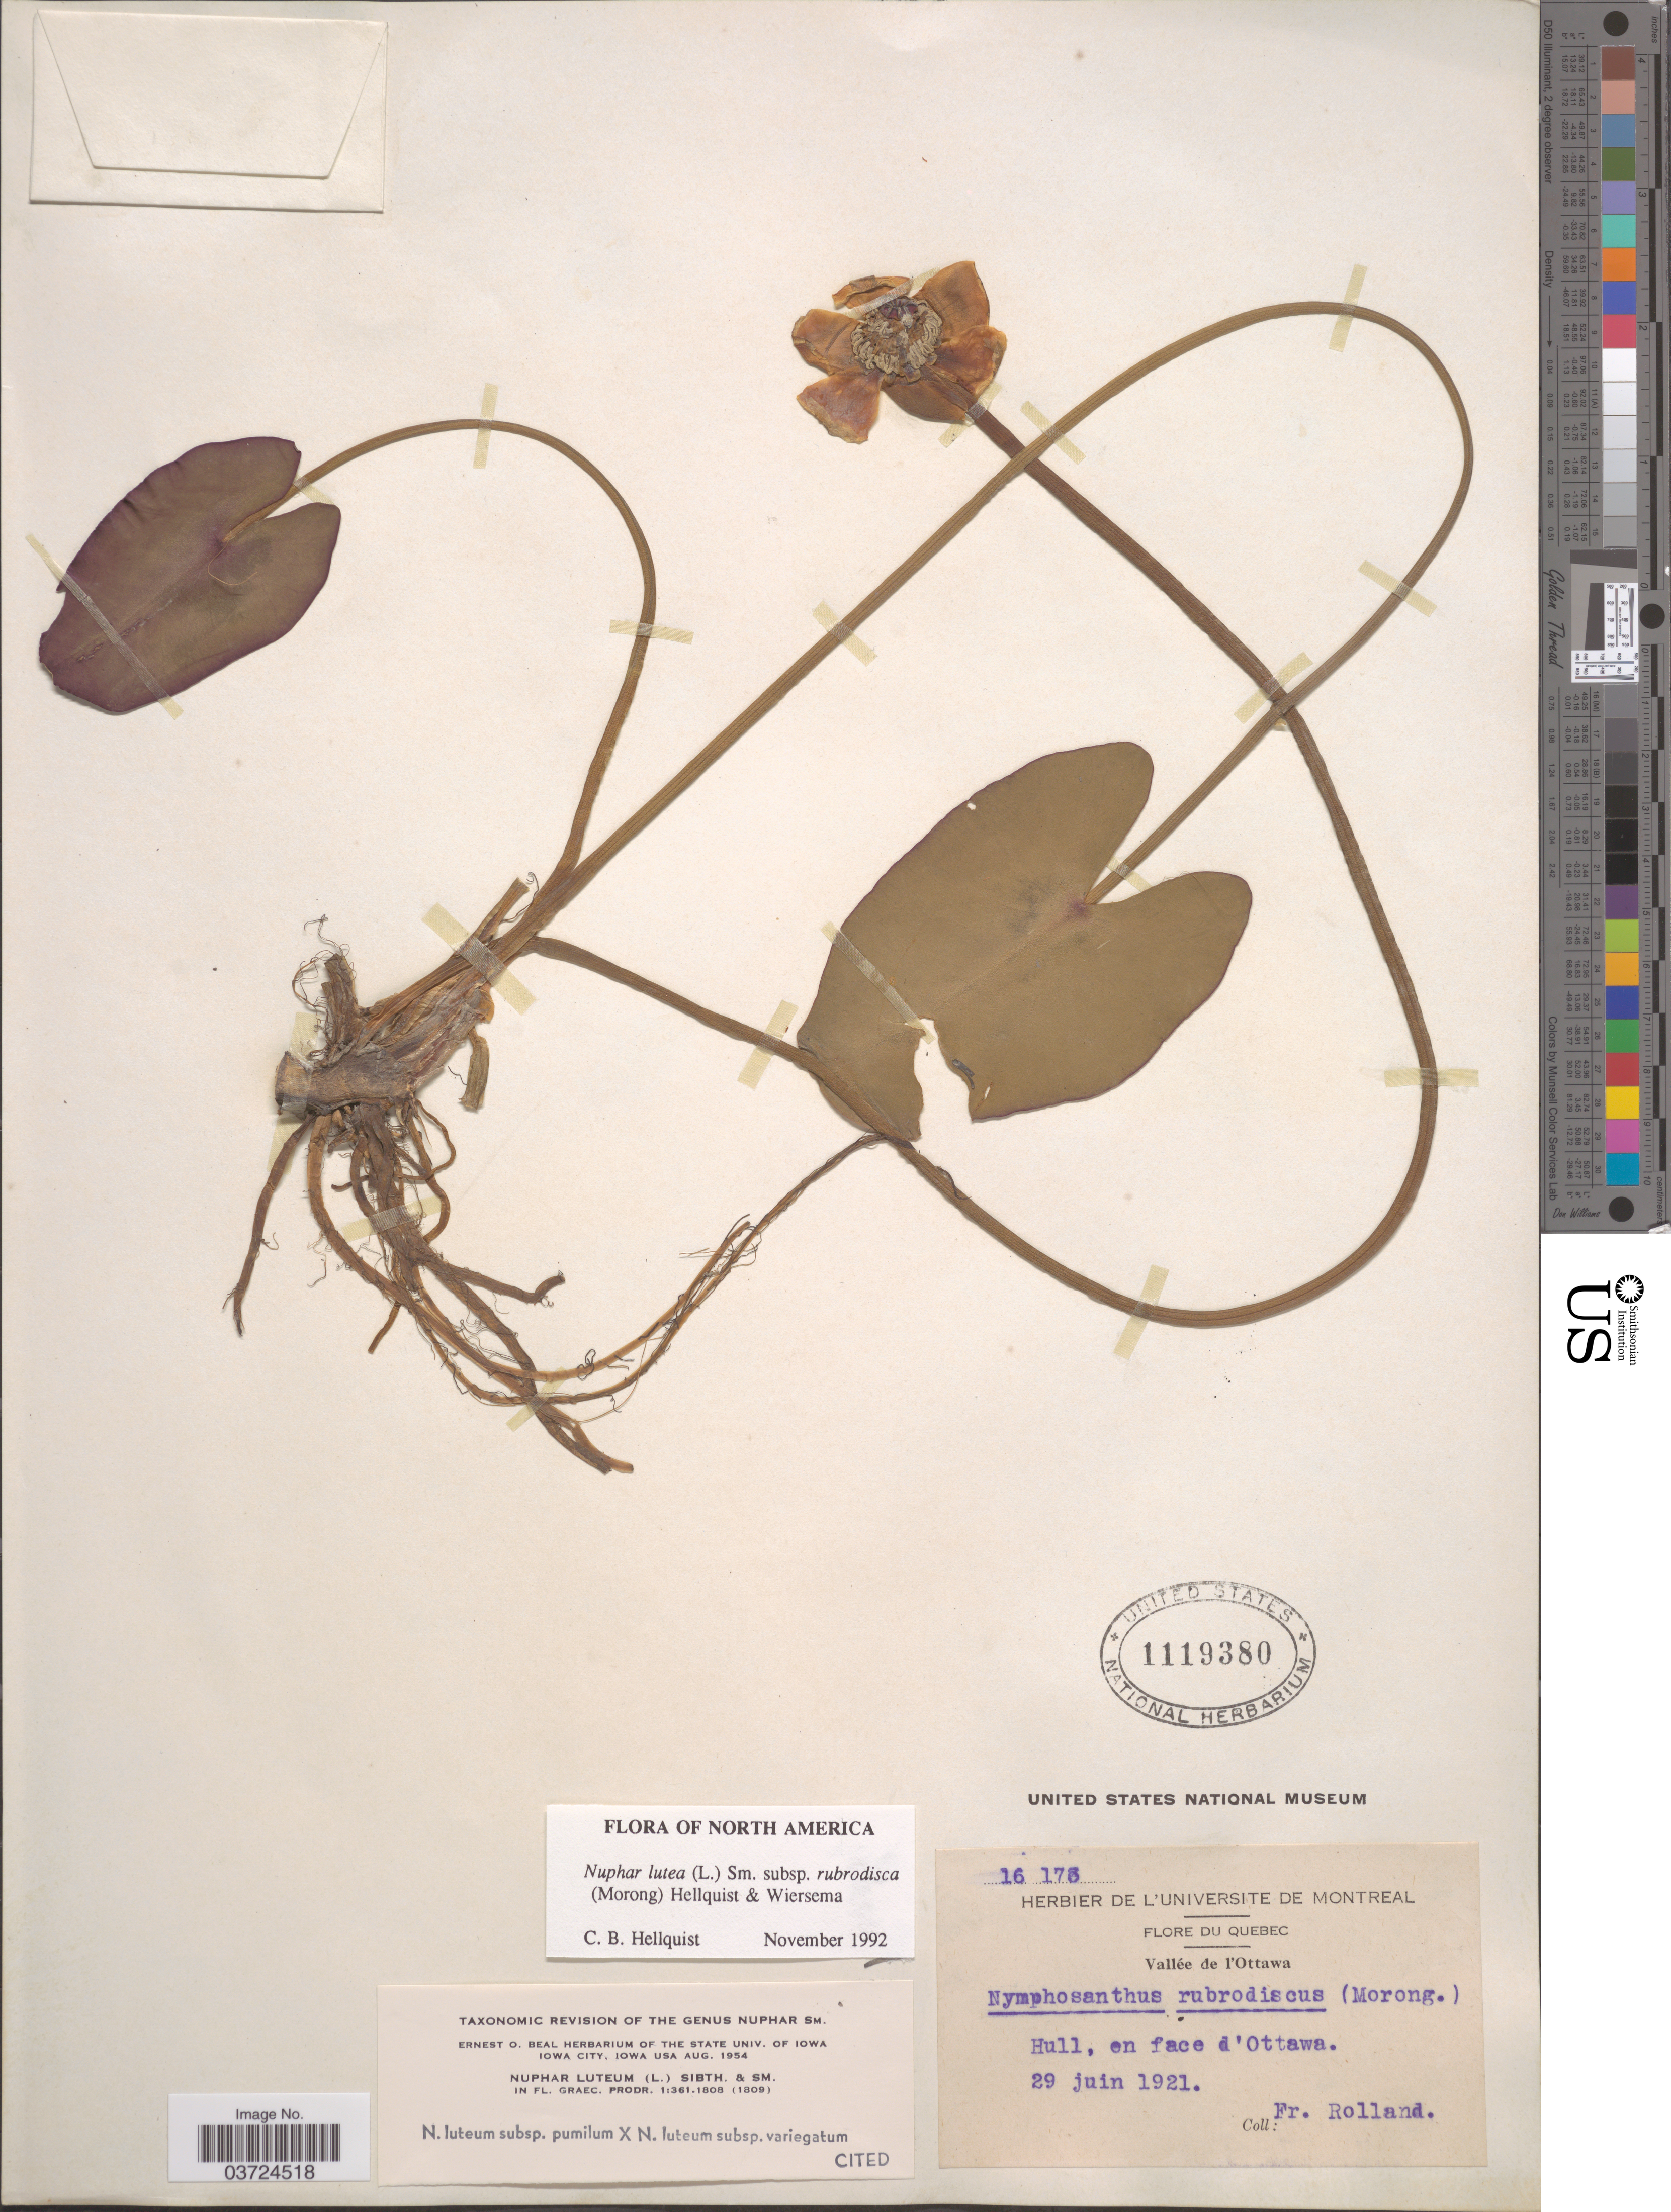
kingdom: Plantae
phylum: Tracheophyta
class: Magnoliopsida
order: Nymphaeales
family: Nymphaeaceae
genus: Nuphar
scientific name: Nuphar lutea subsp. rubrodisca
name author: (Morong) Hellq. & Wiersema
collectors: F. Rolland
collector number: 1617!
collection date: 1921-06-29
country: Canada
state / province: Quebec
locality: Vallée de l'Ottawa. Hull, en face d'Ottawa.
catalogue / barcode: US 1119380